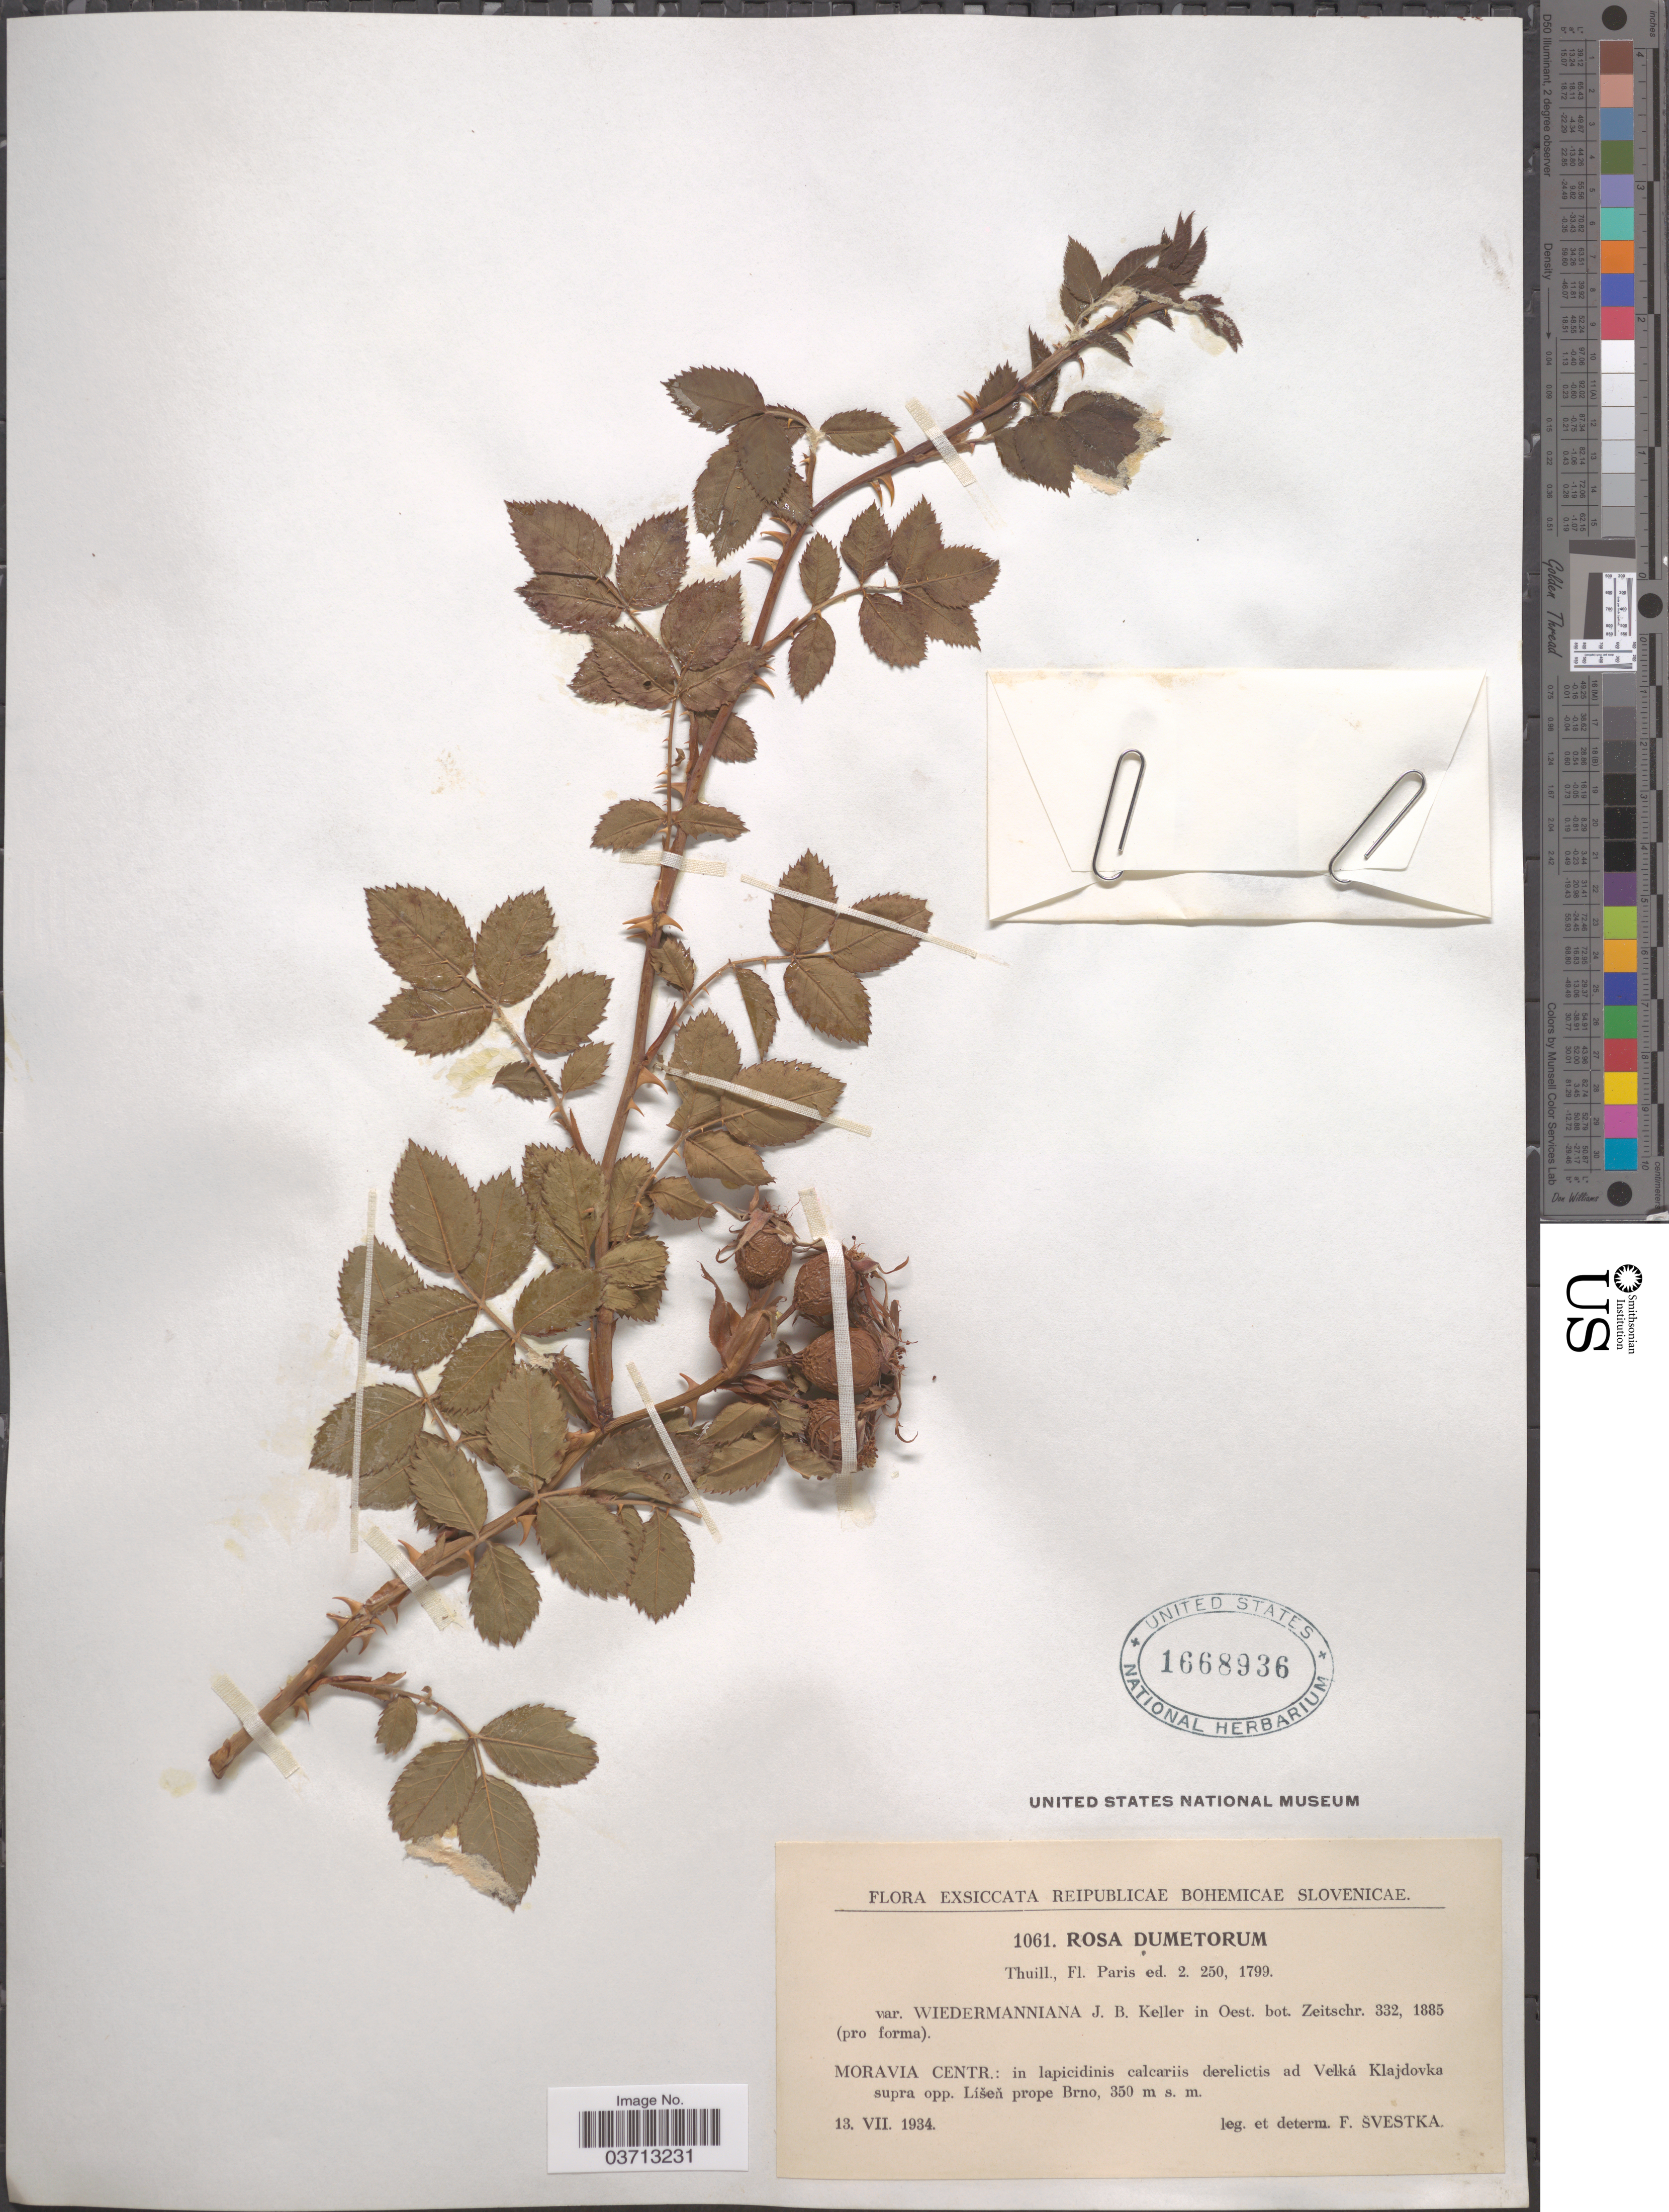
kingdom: Plantae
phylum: Tracheophyta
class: Magnoliopsida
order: Rosales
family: Rosaceae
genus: Rosa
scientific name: Rosa dumetorum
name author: Lange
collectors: F. Svestka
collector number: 1061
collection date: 1934-07-13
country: Czechia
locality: Reipublicae Bohemicae Slovenicae. Moravia Centr.: in lapicidinis calcariis derelictis ad Velká Klajdovka supra opp. Líšeň prope Brno.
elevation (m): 350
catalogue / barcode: US 1668936